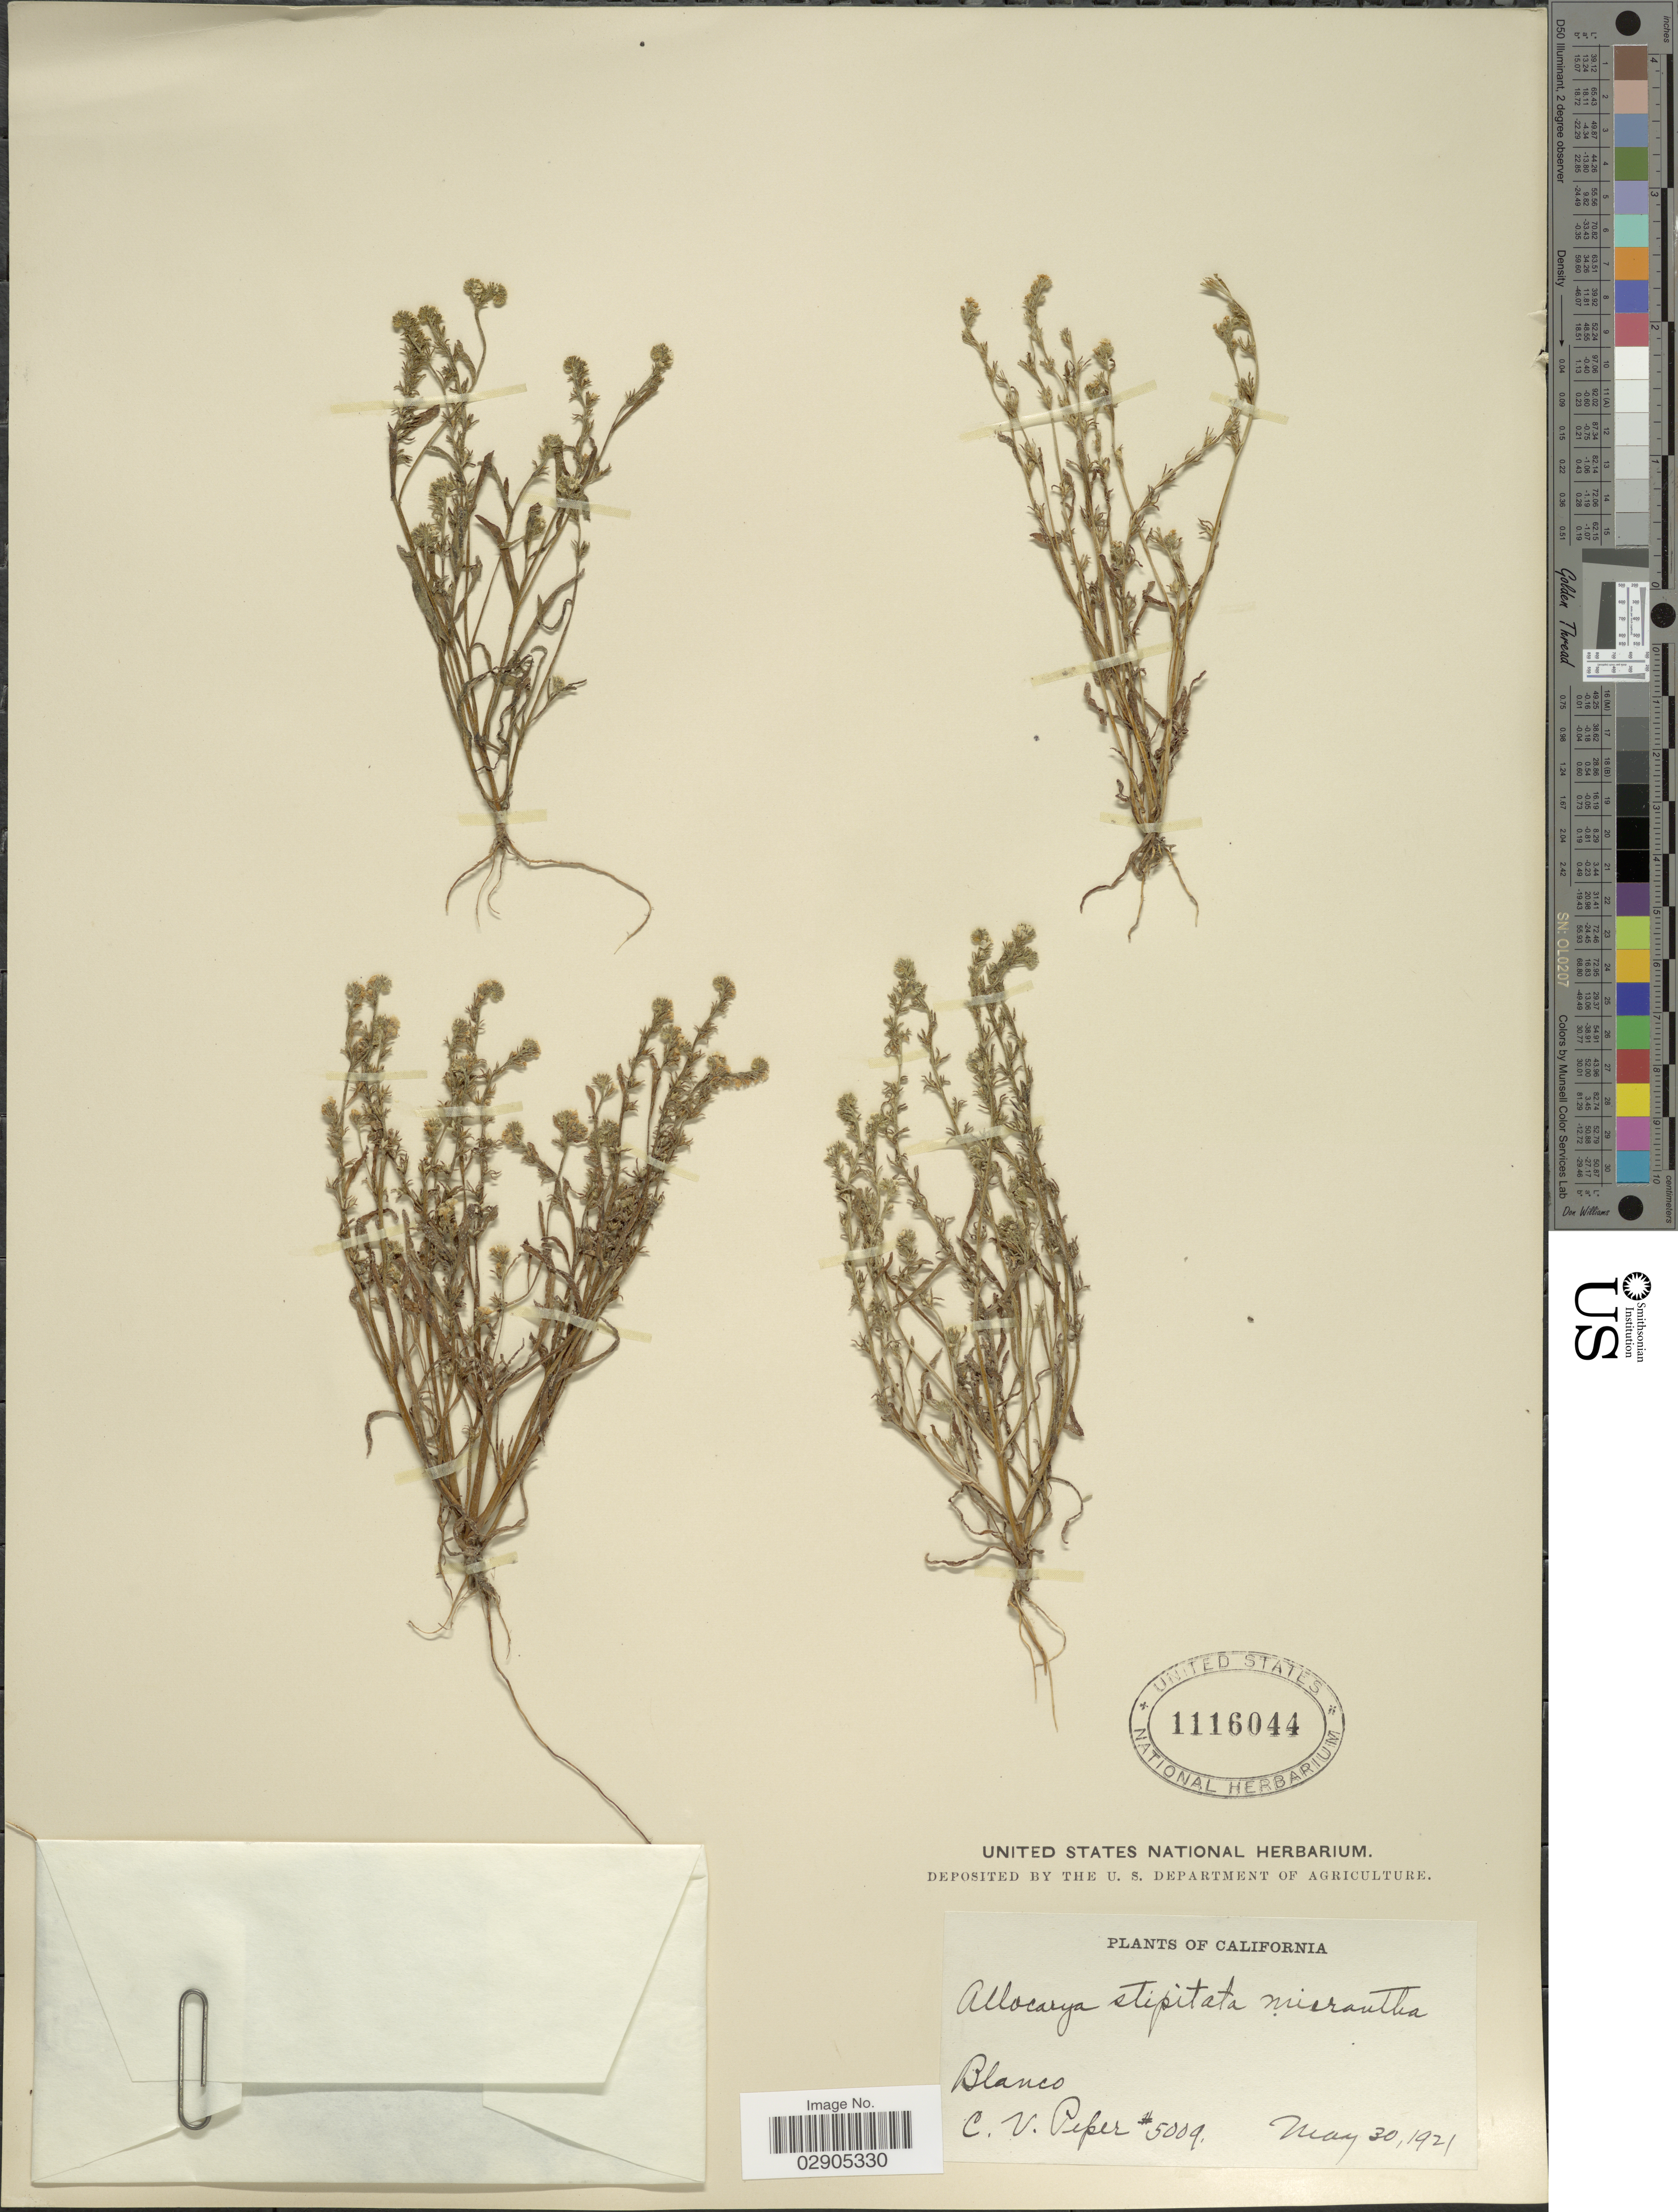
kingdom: Plantae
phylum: Tracheophyta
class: Magnoliopsida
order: Boraginales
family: Boraginaceae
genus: Allocarya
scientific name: Allocarya stipitata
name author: Greene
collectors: C. V. Piper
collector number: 5009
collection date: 1921-05-30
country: United States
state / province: California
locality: Blanco.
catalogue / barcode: US 1116044